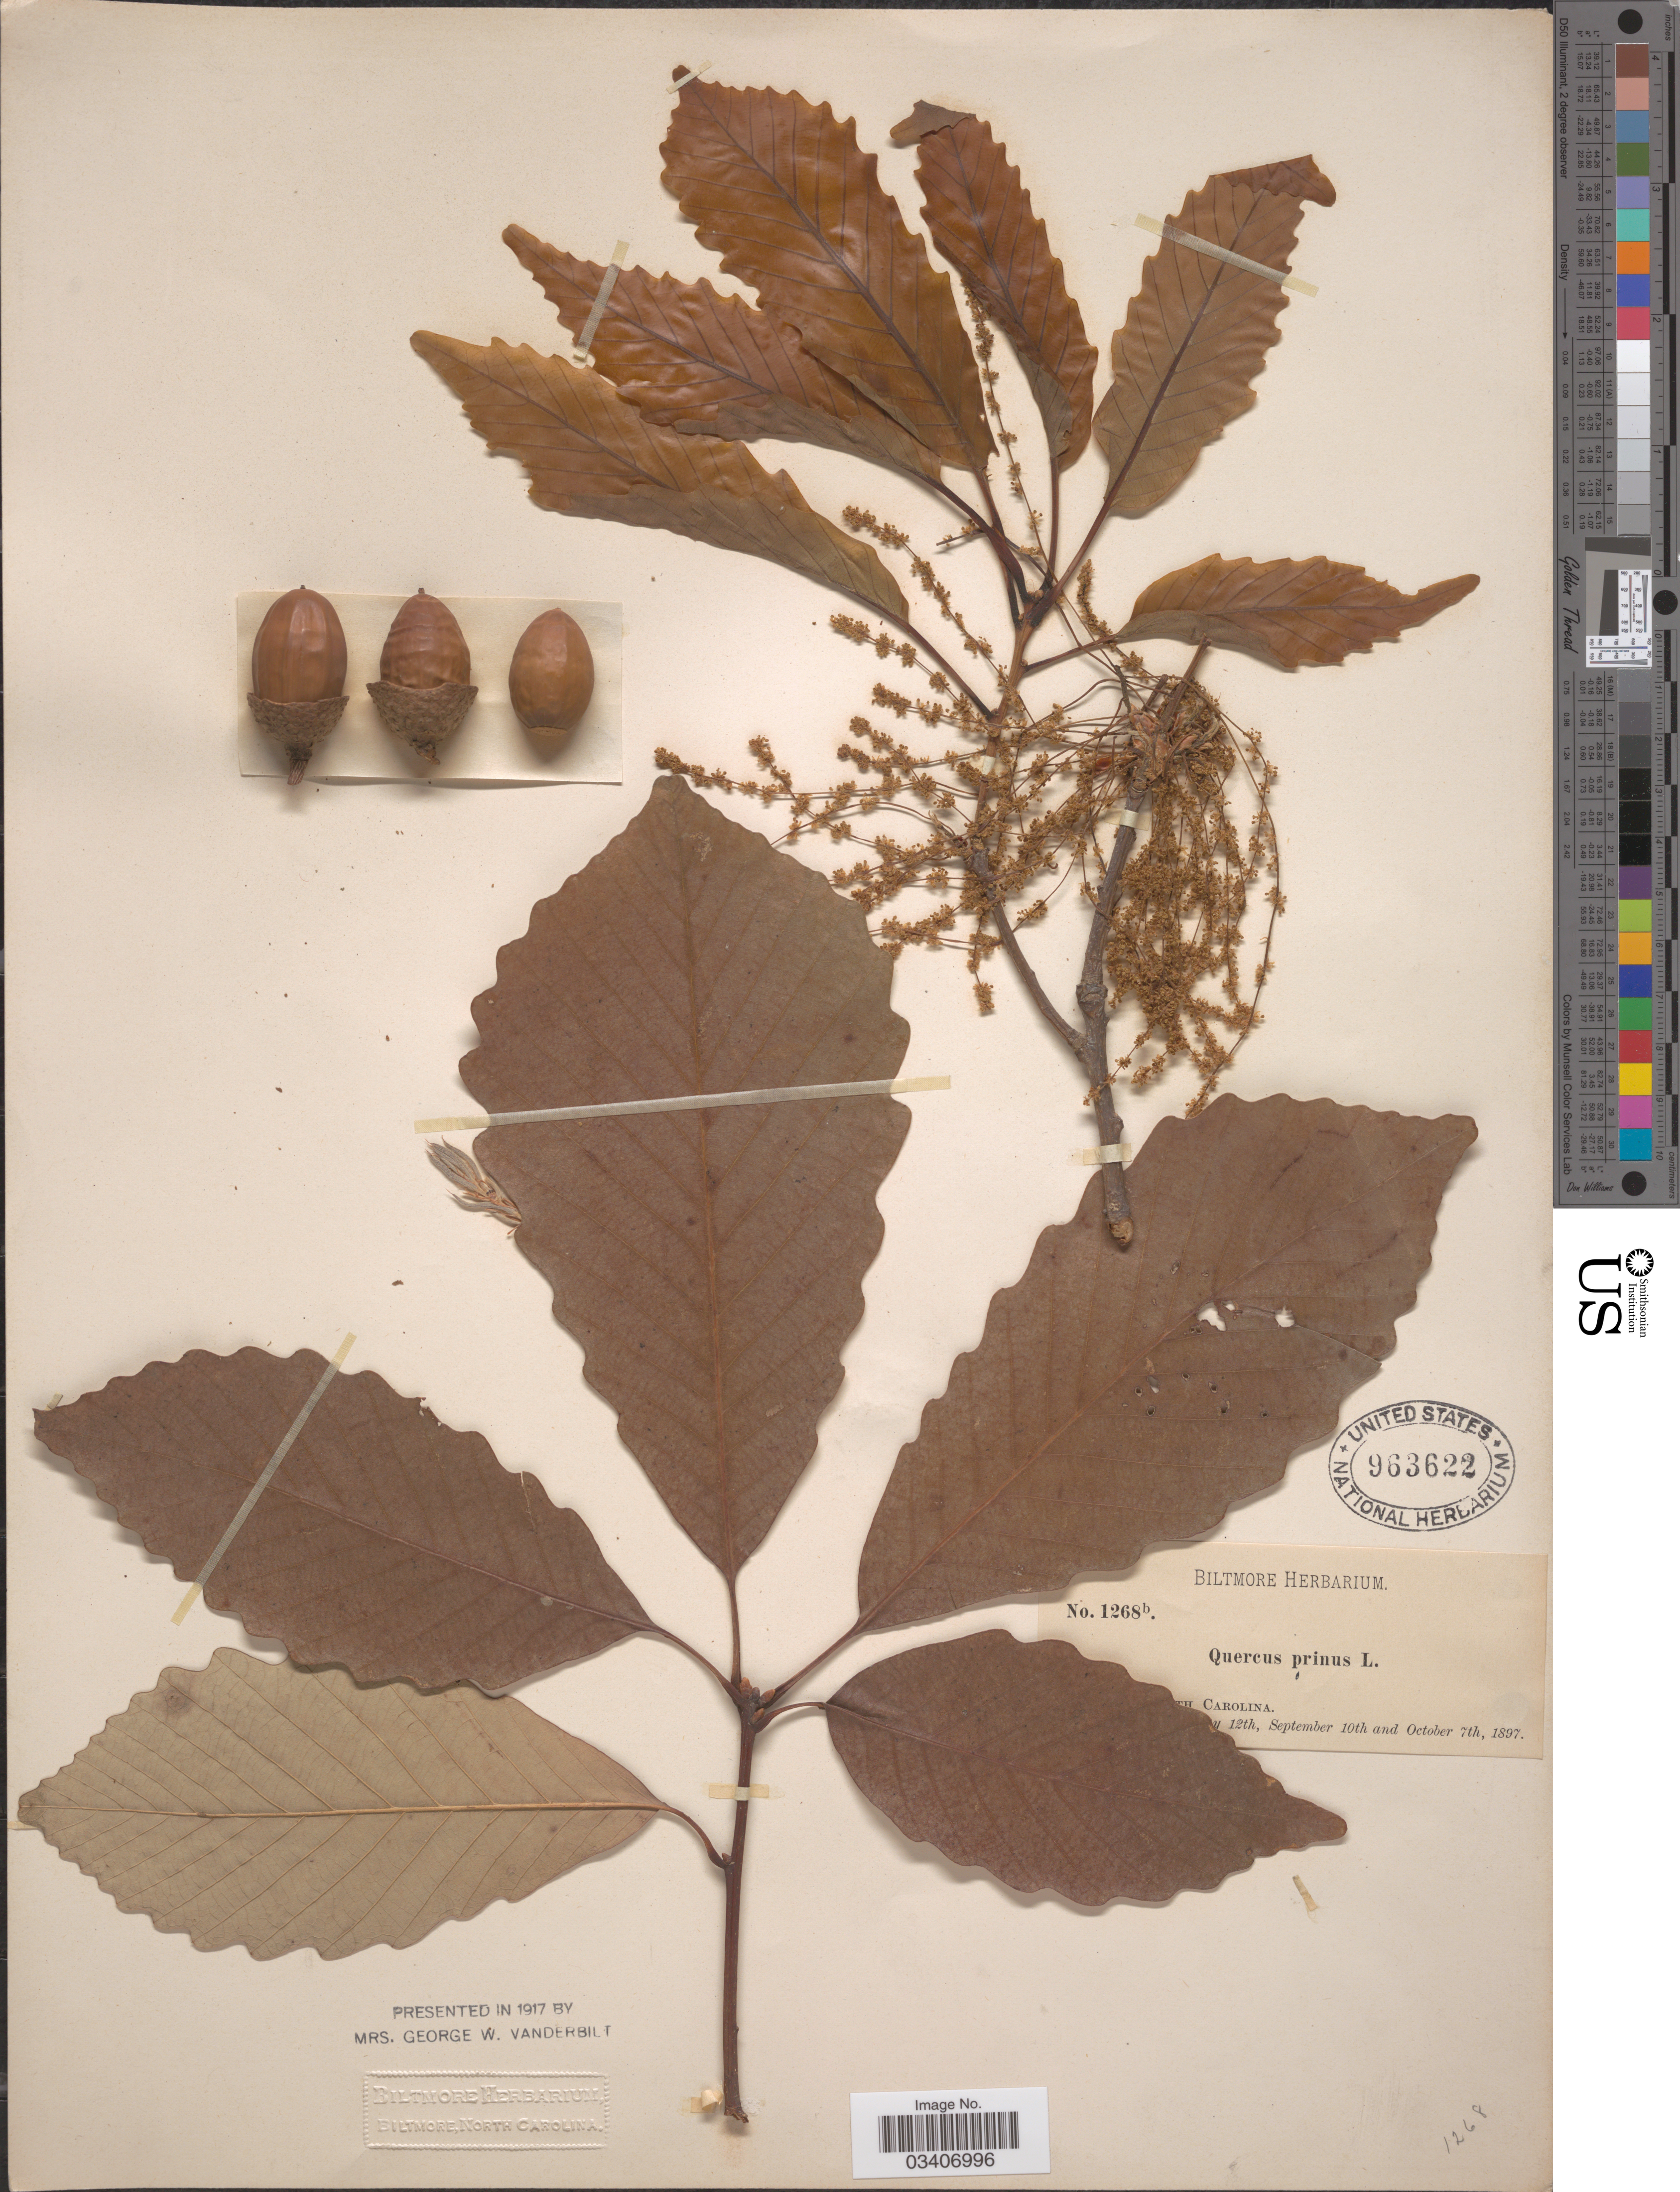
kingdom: Plantae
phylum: Tracheophyta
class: Magnoliopsida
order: Fagales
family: Fagaceae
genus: Quercus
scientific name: Quercus montana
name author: Willd.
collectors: ex herb. Biltmore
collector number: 1268b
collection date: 1897-05-12/1897-10-07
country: United States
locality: [illegible text]th Carolina.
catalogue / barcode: US 963622